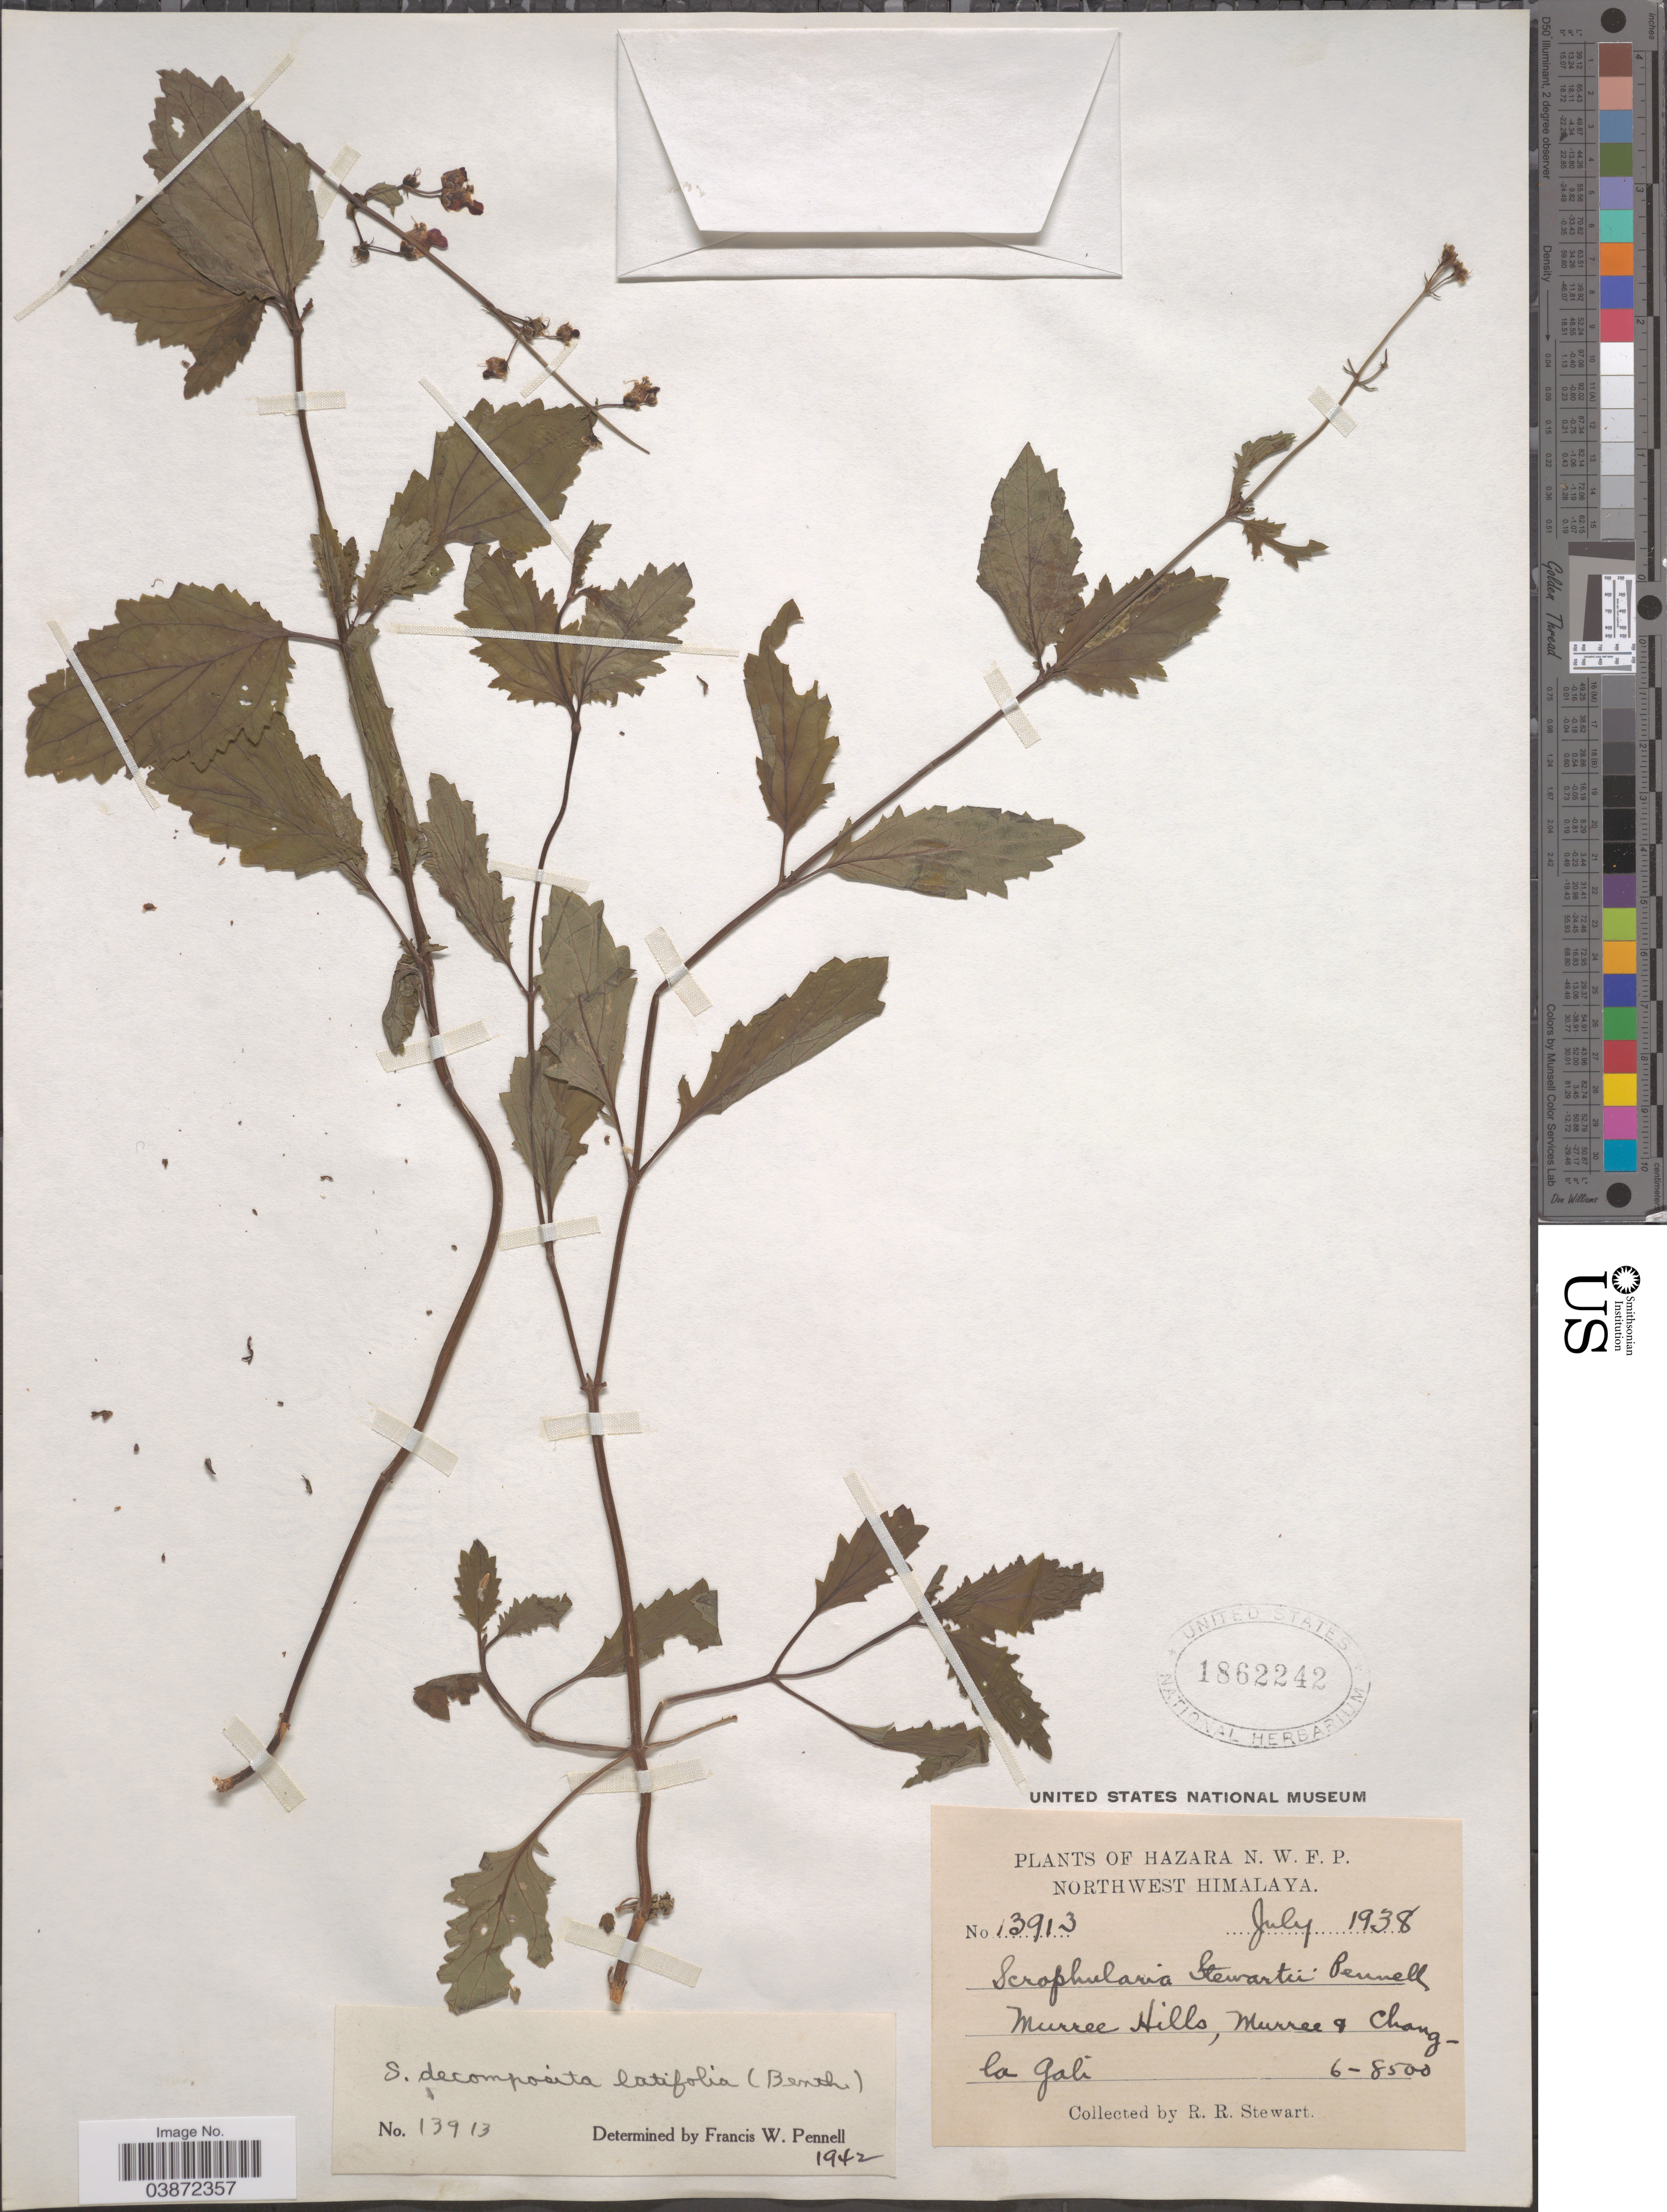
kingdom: Plantae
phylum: Tracheophyta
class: Magnoliopsida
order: Lamiales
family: Scrophulariaceae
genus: Scrophularia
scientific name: Scrophularia decomposita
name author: Royle ex Benth.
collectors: R. Stewart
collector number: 13913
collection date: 1938-07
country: Pakistan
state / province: Khyber Pakhtunkhwa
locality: Hazara N. W. F. P. Northwest Himalaya. Murree Hills, Murree & Changla Gali.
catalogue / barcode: US 1862242